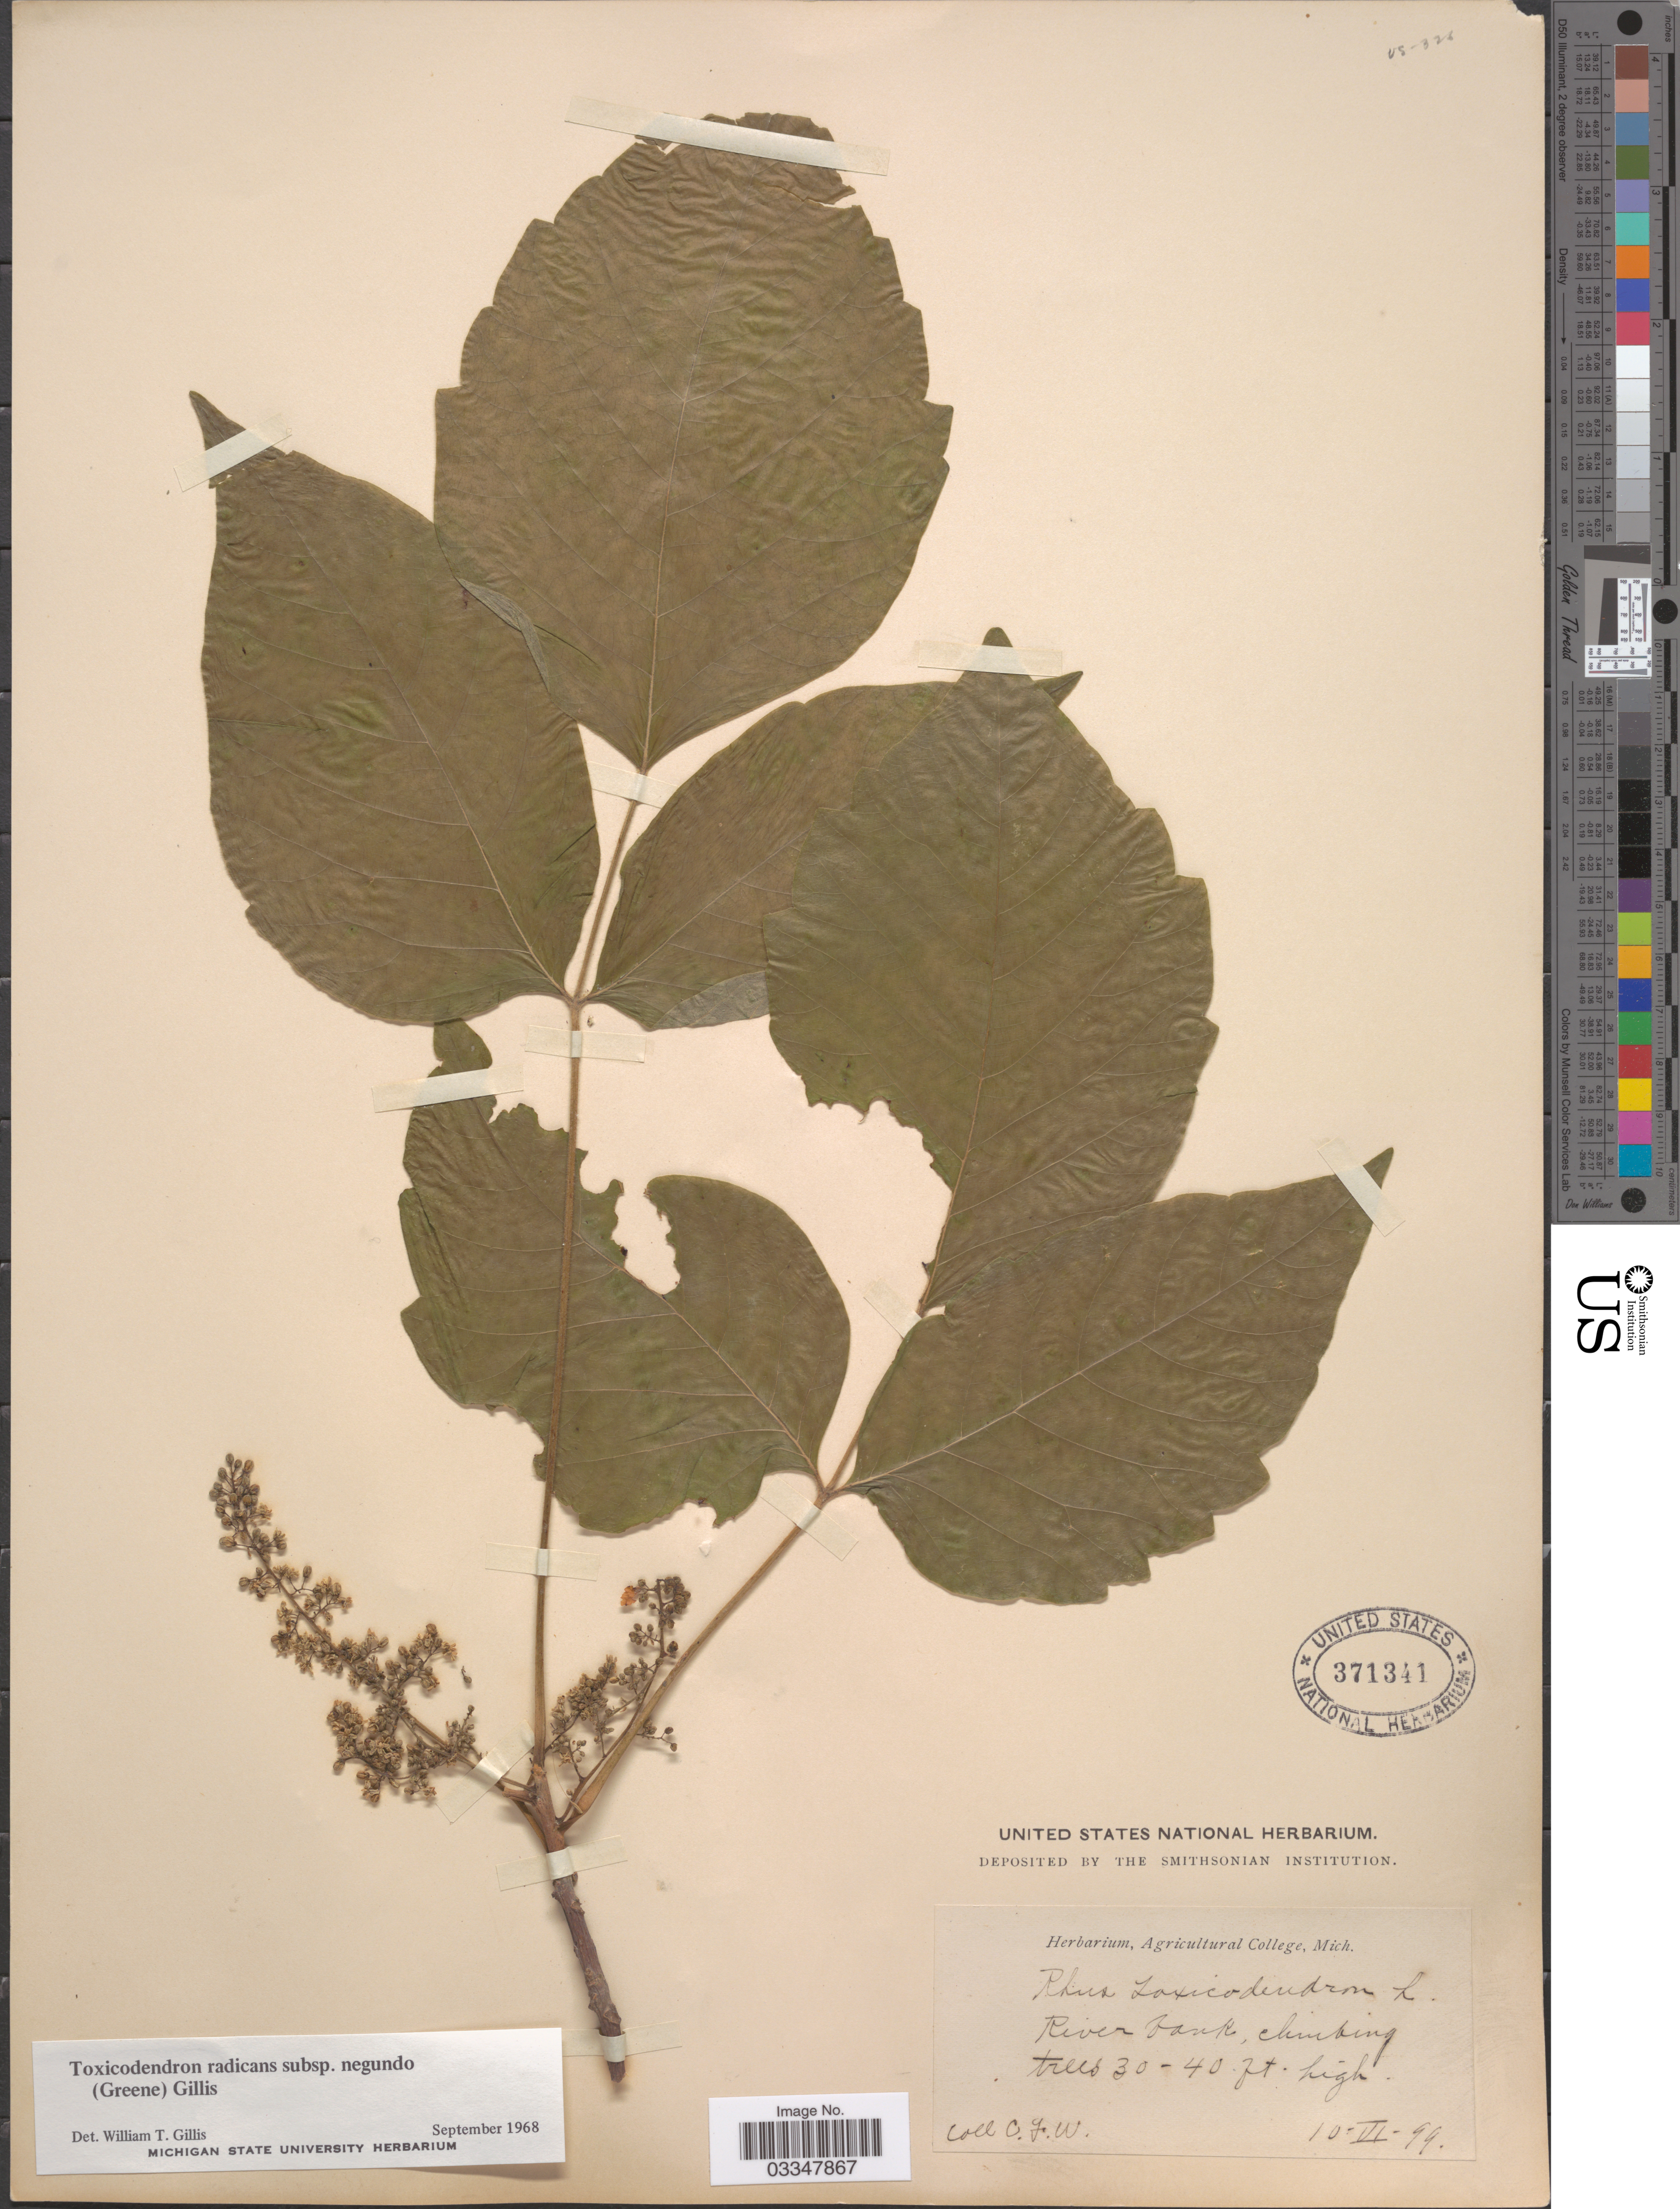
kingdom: Plantae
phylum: Tracheophyta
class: Magnoliopsida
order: Sapindales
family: Anacardiaceae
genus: Toxicodendron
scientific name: Toxicodendron radicans subsp. negundo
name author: (Greene) Gillis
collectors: C. F. W.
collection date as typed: Transcribed d/m/y: 10/6/99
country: United States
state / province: Michigan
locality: River bank.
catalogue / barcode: US 371341